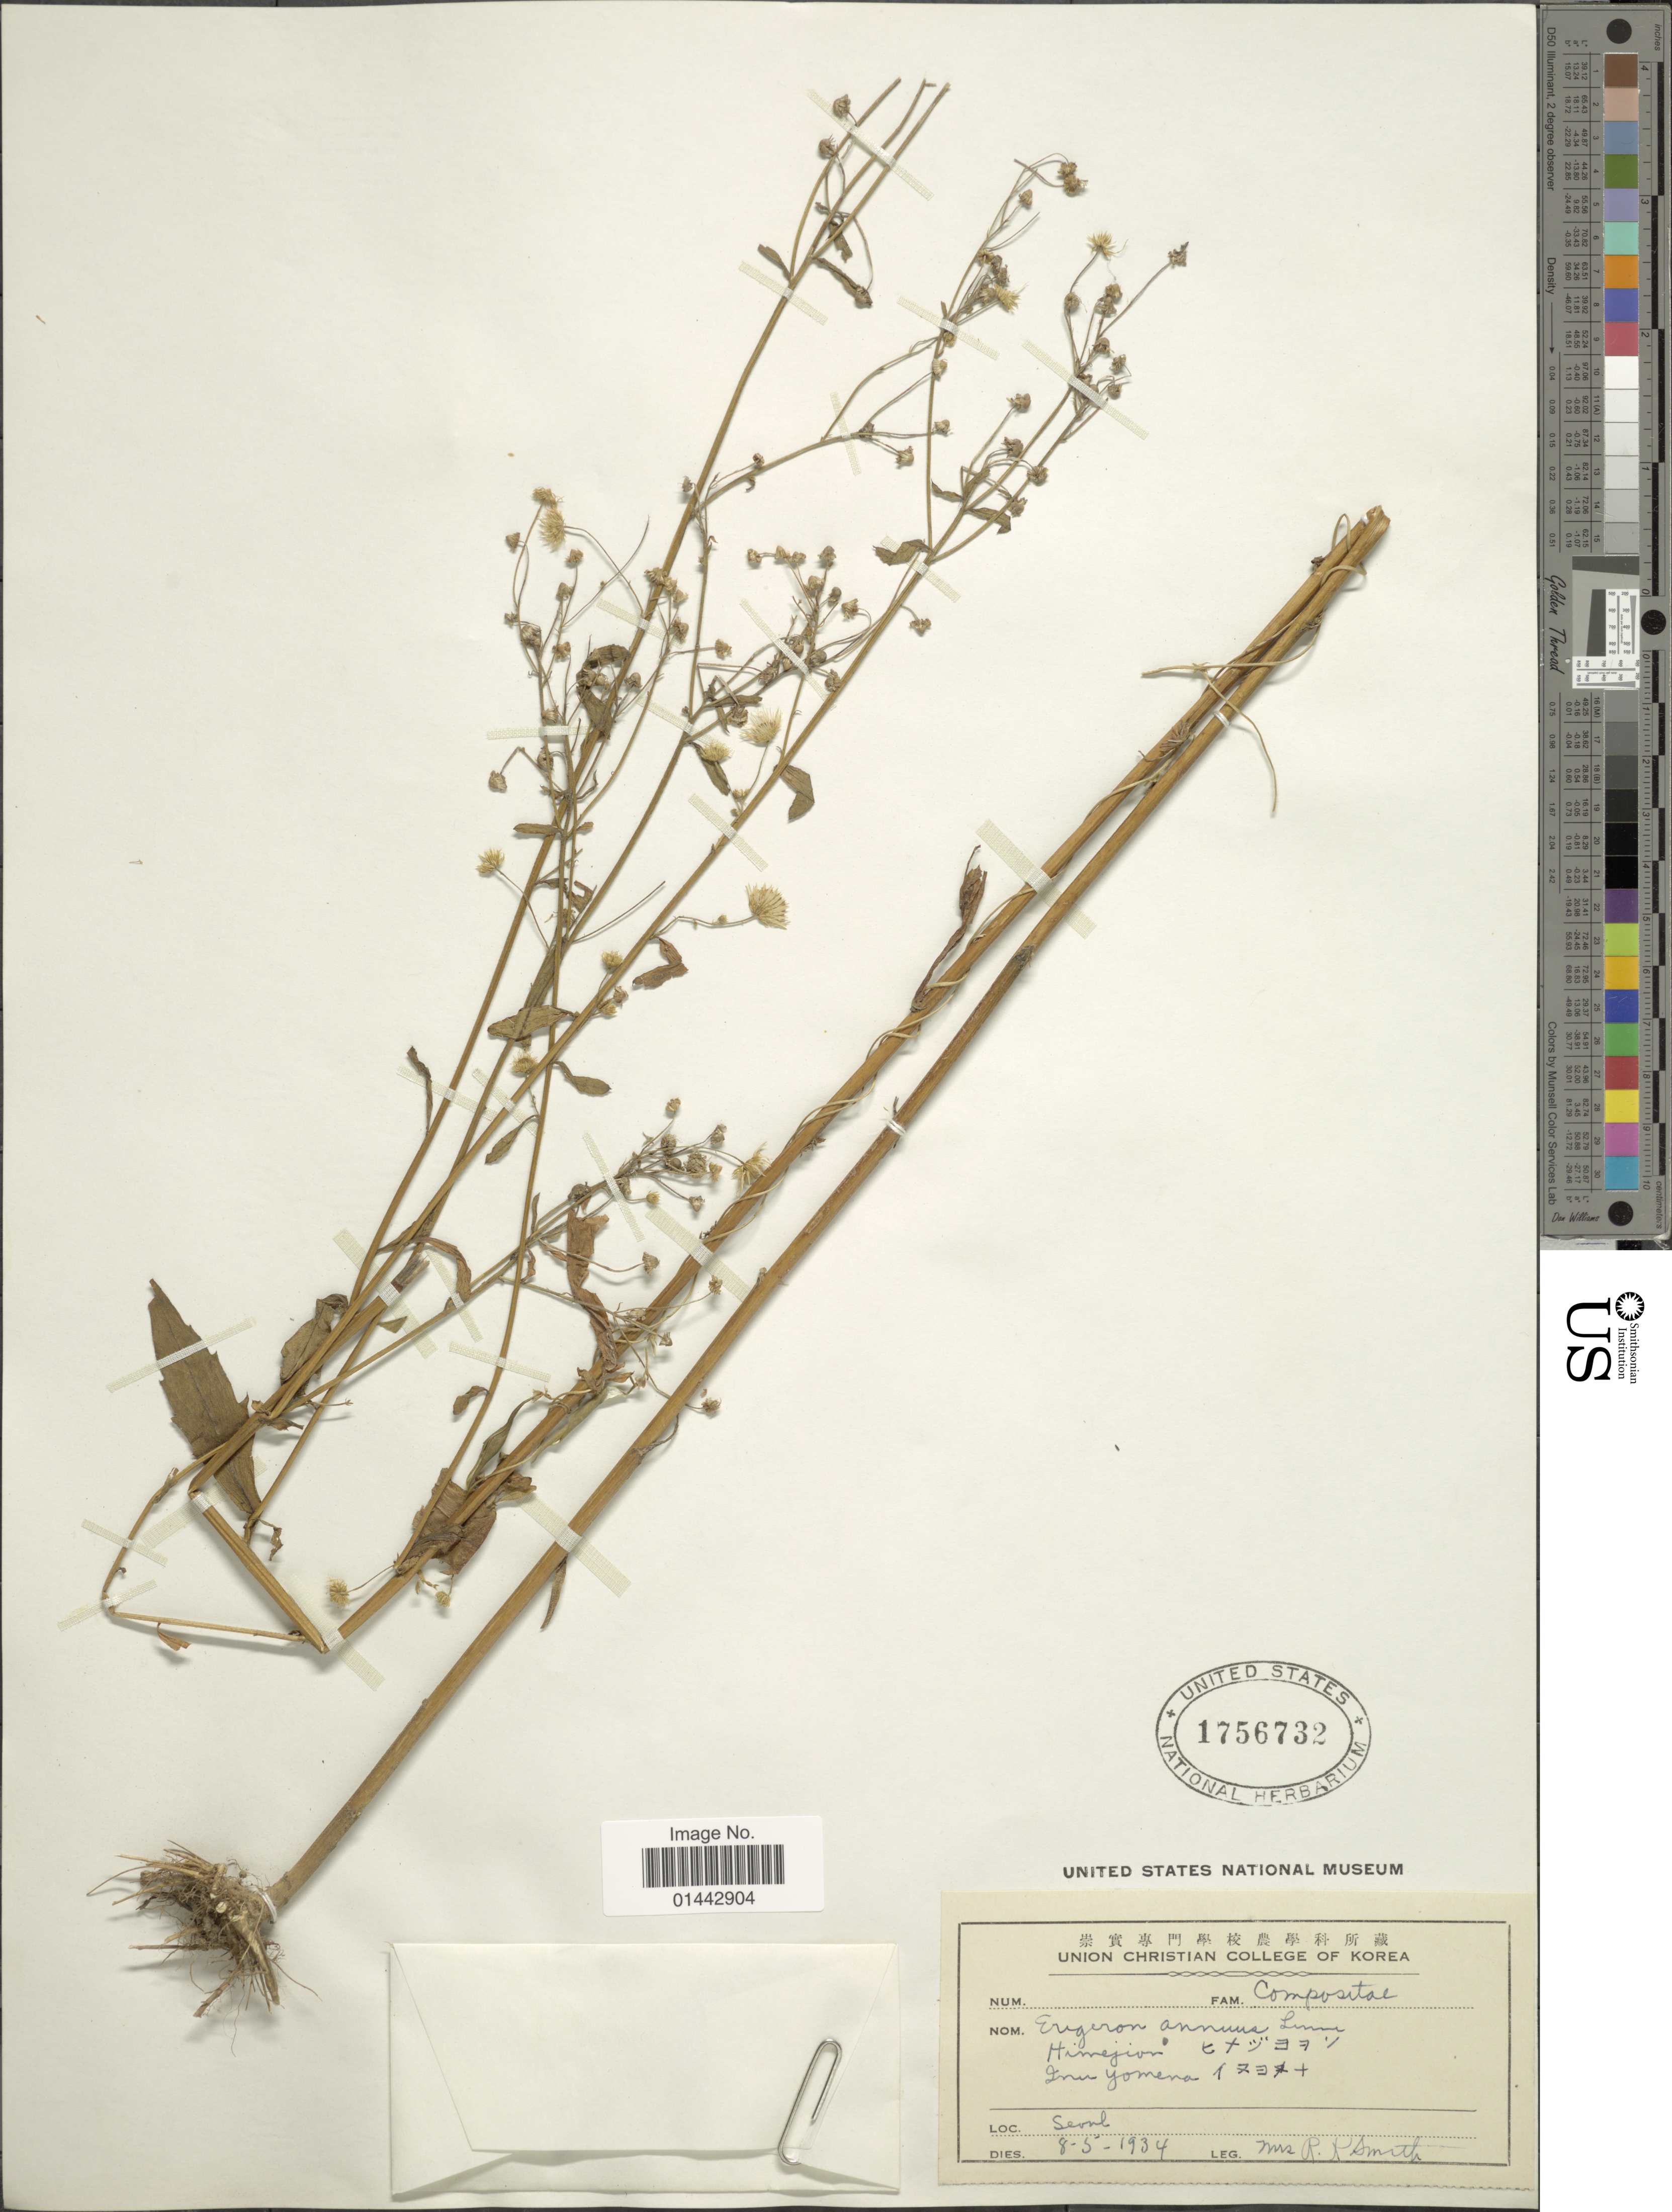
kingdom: Plantae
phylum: Tracheophyta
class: Magnoliopsida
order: Asterales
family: Asteraceae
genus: Erigeron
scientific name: Erigeron annuus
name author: (L.) Pers.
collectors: R. Smith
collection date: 1934-05-08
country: South Korea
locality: Seoul, Inu Yomena.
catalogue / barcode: US 1756732